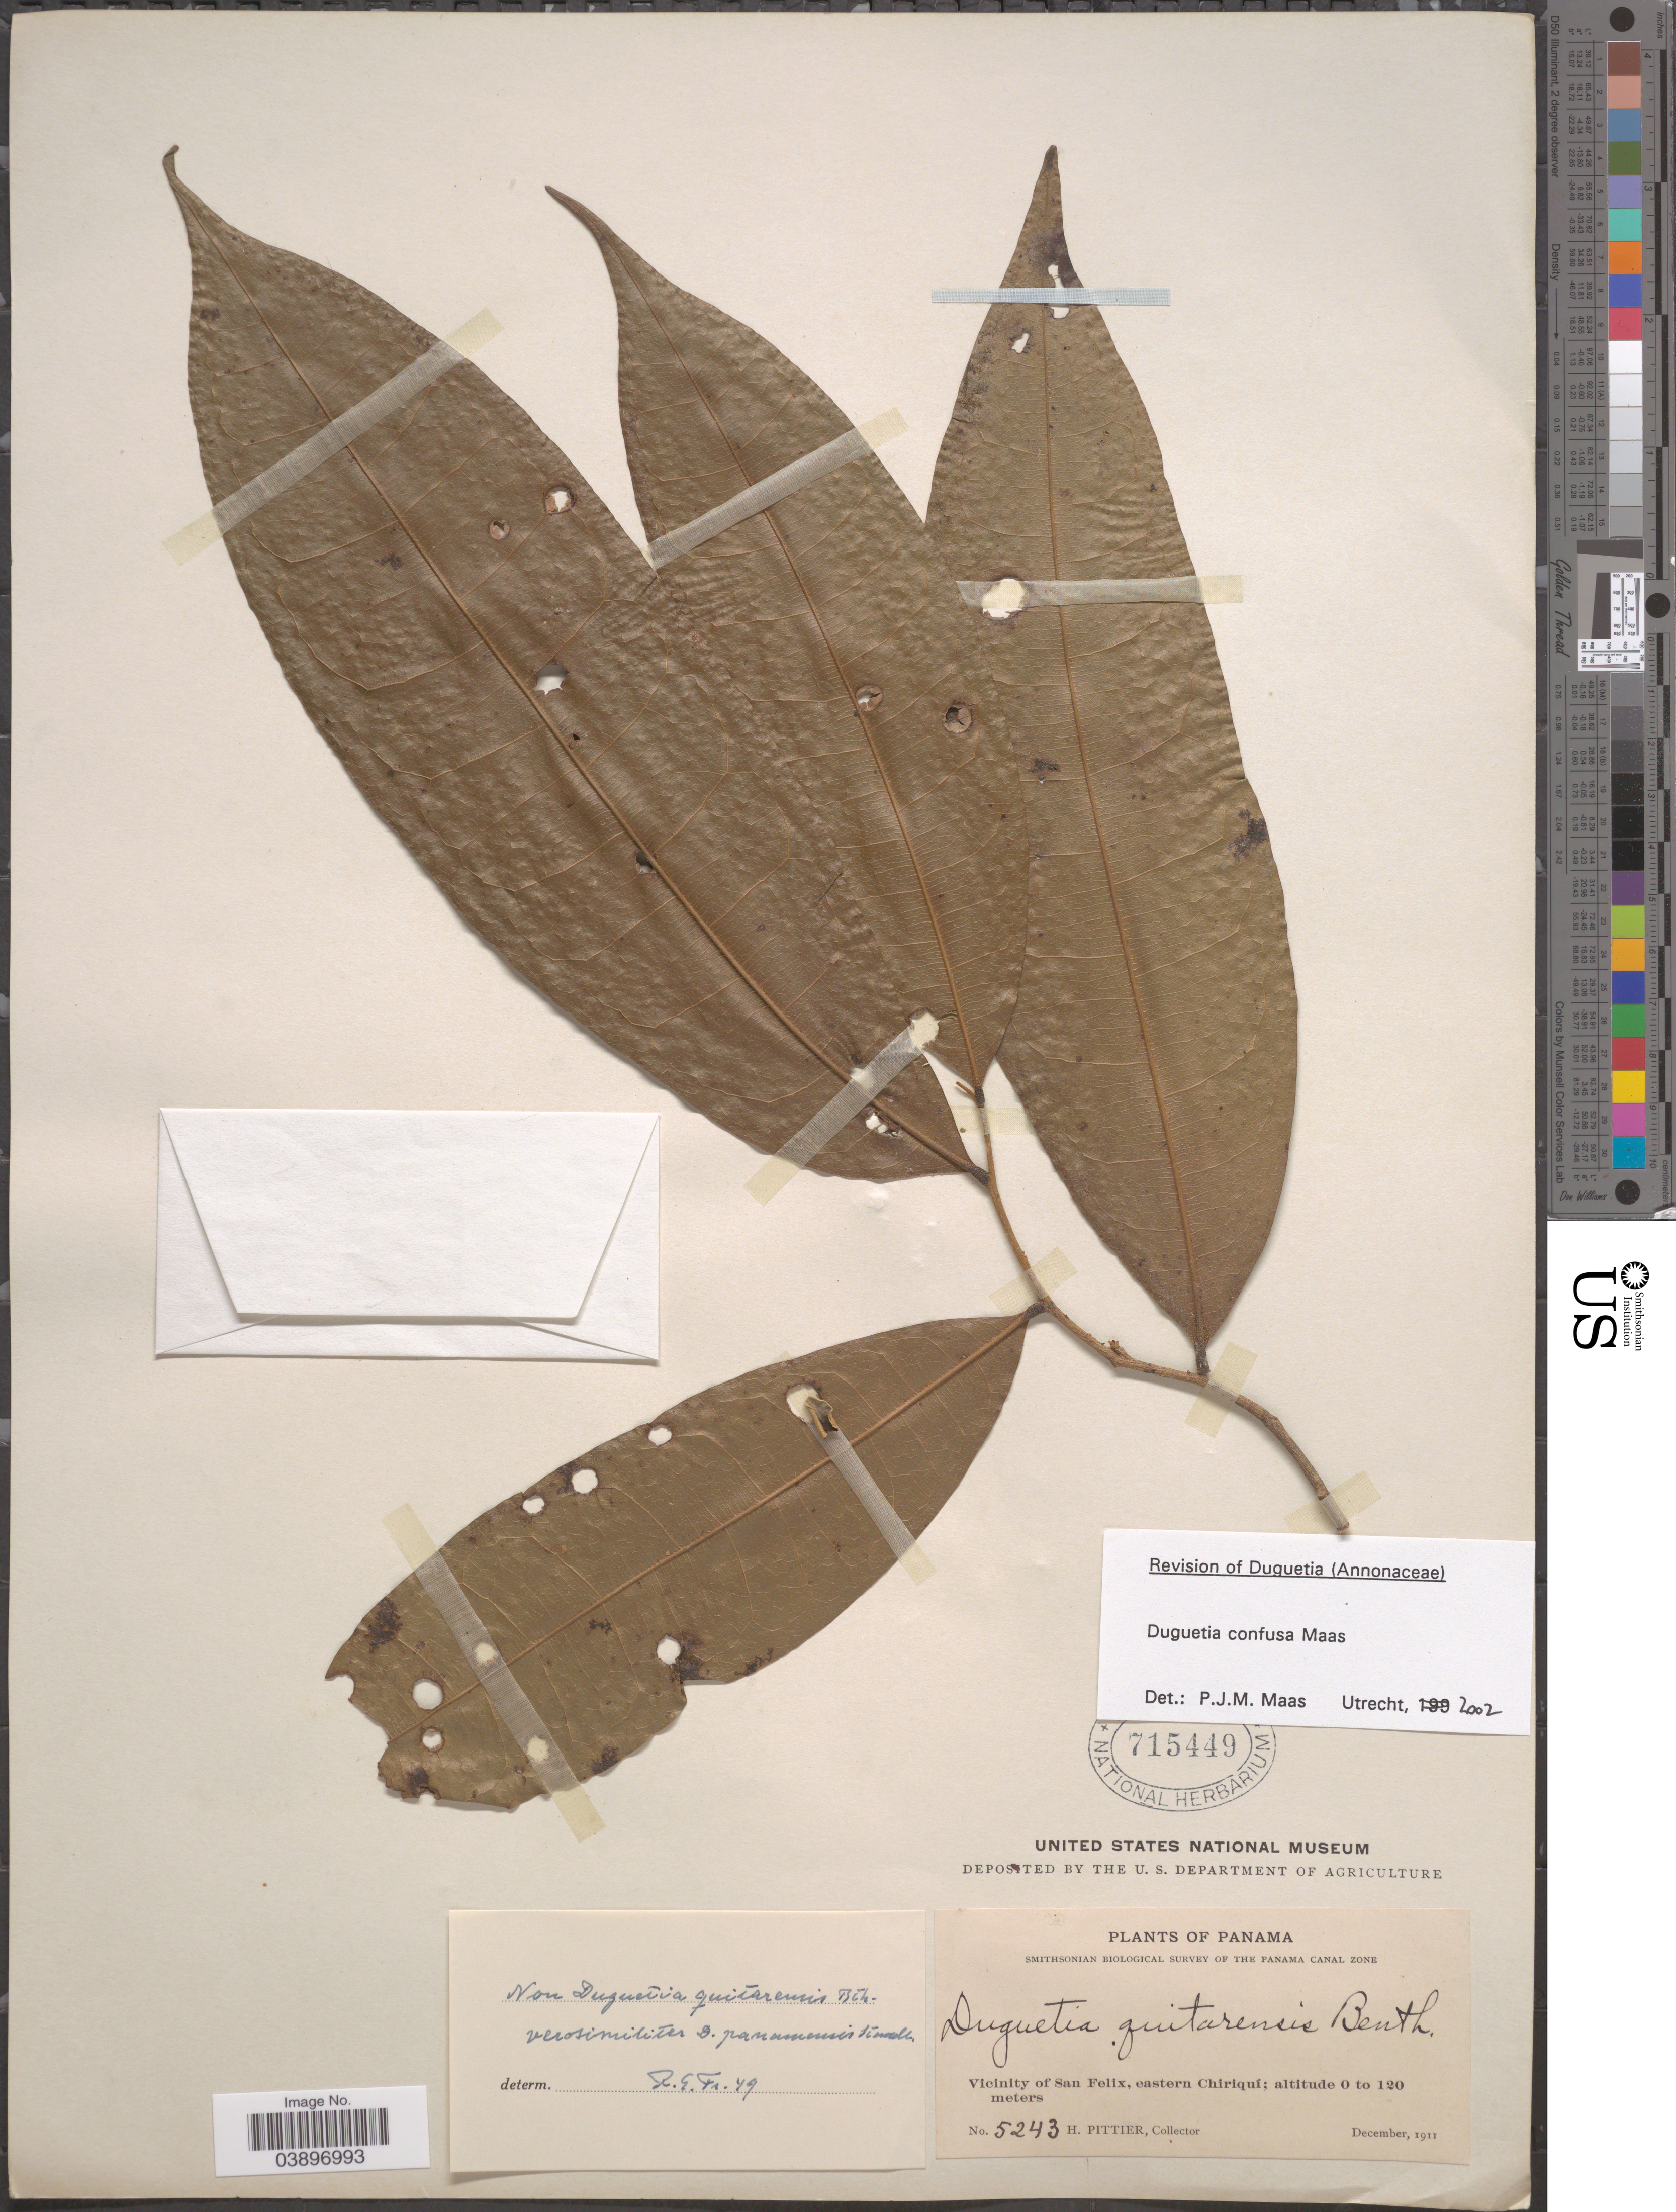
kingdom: Plantae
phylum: Tracheophyta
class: Magnoliopsida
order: Magnoliales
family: Annonaceae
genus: Duguetia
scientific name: Duguetia confusa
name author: Maas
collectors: H. F. Pittier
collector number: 5243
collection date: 1911-12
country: Panama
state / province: Chiriqui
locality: Vicinity of San Felix, eastern Chiriquí.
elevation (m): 0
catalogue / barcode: US 715449